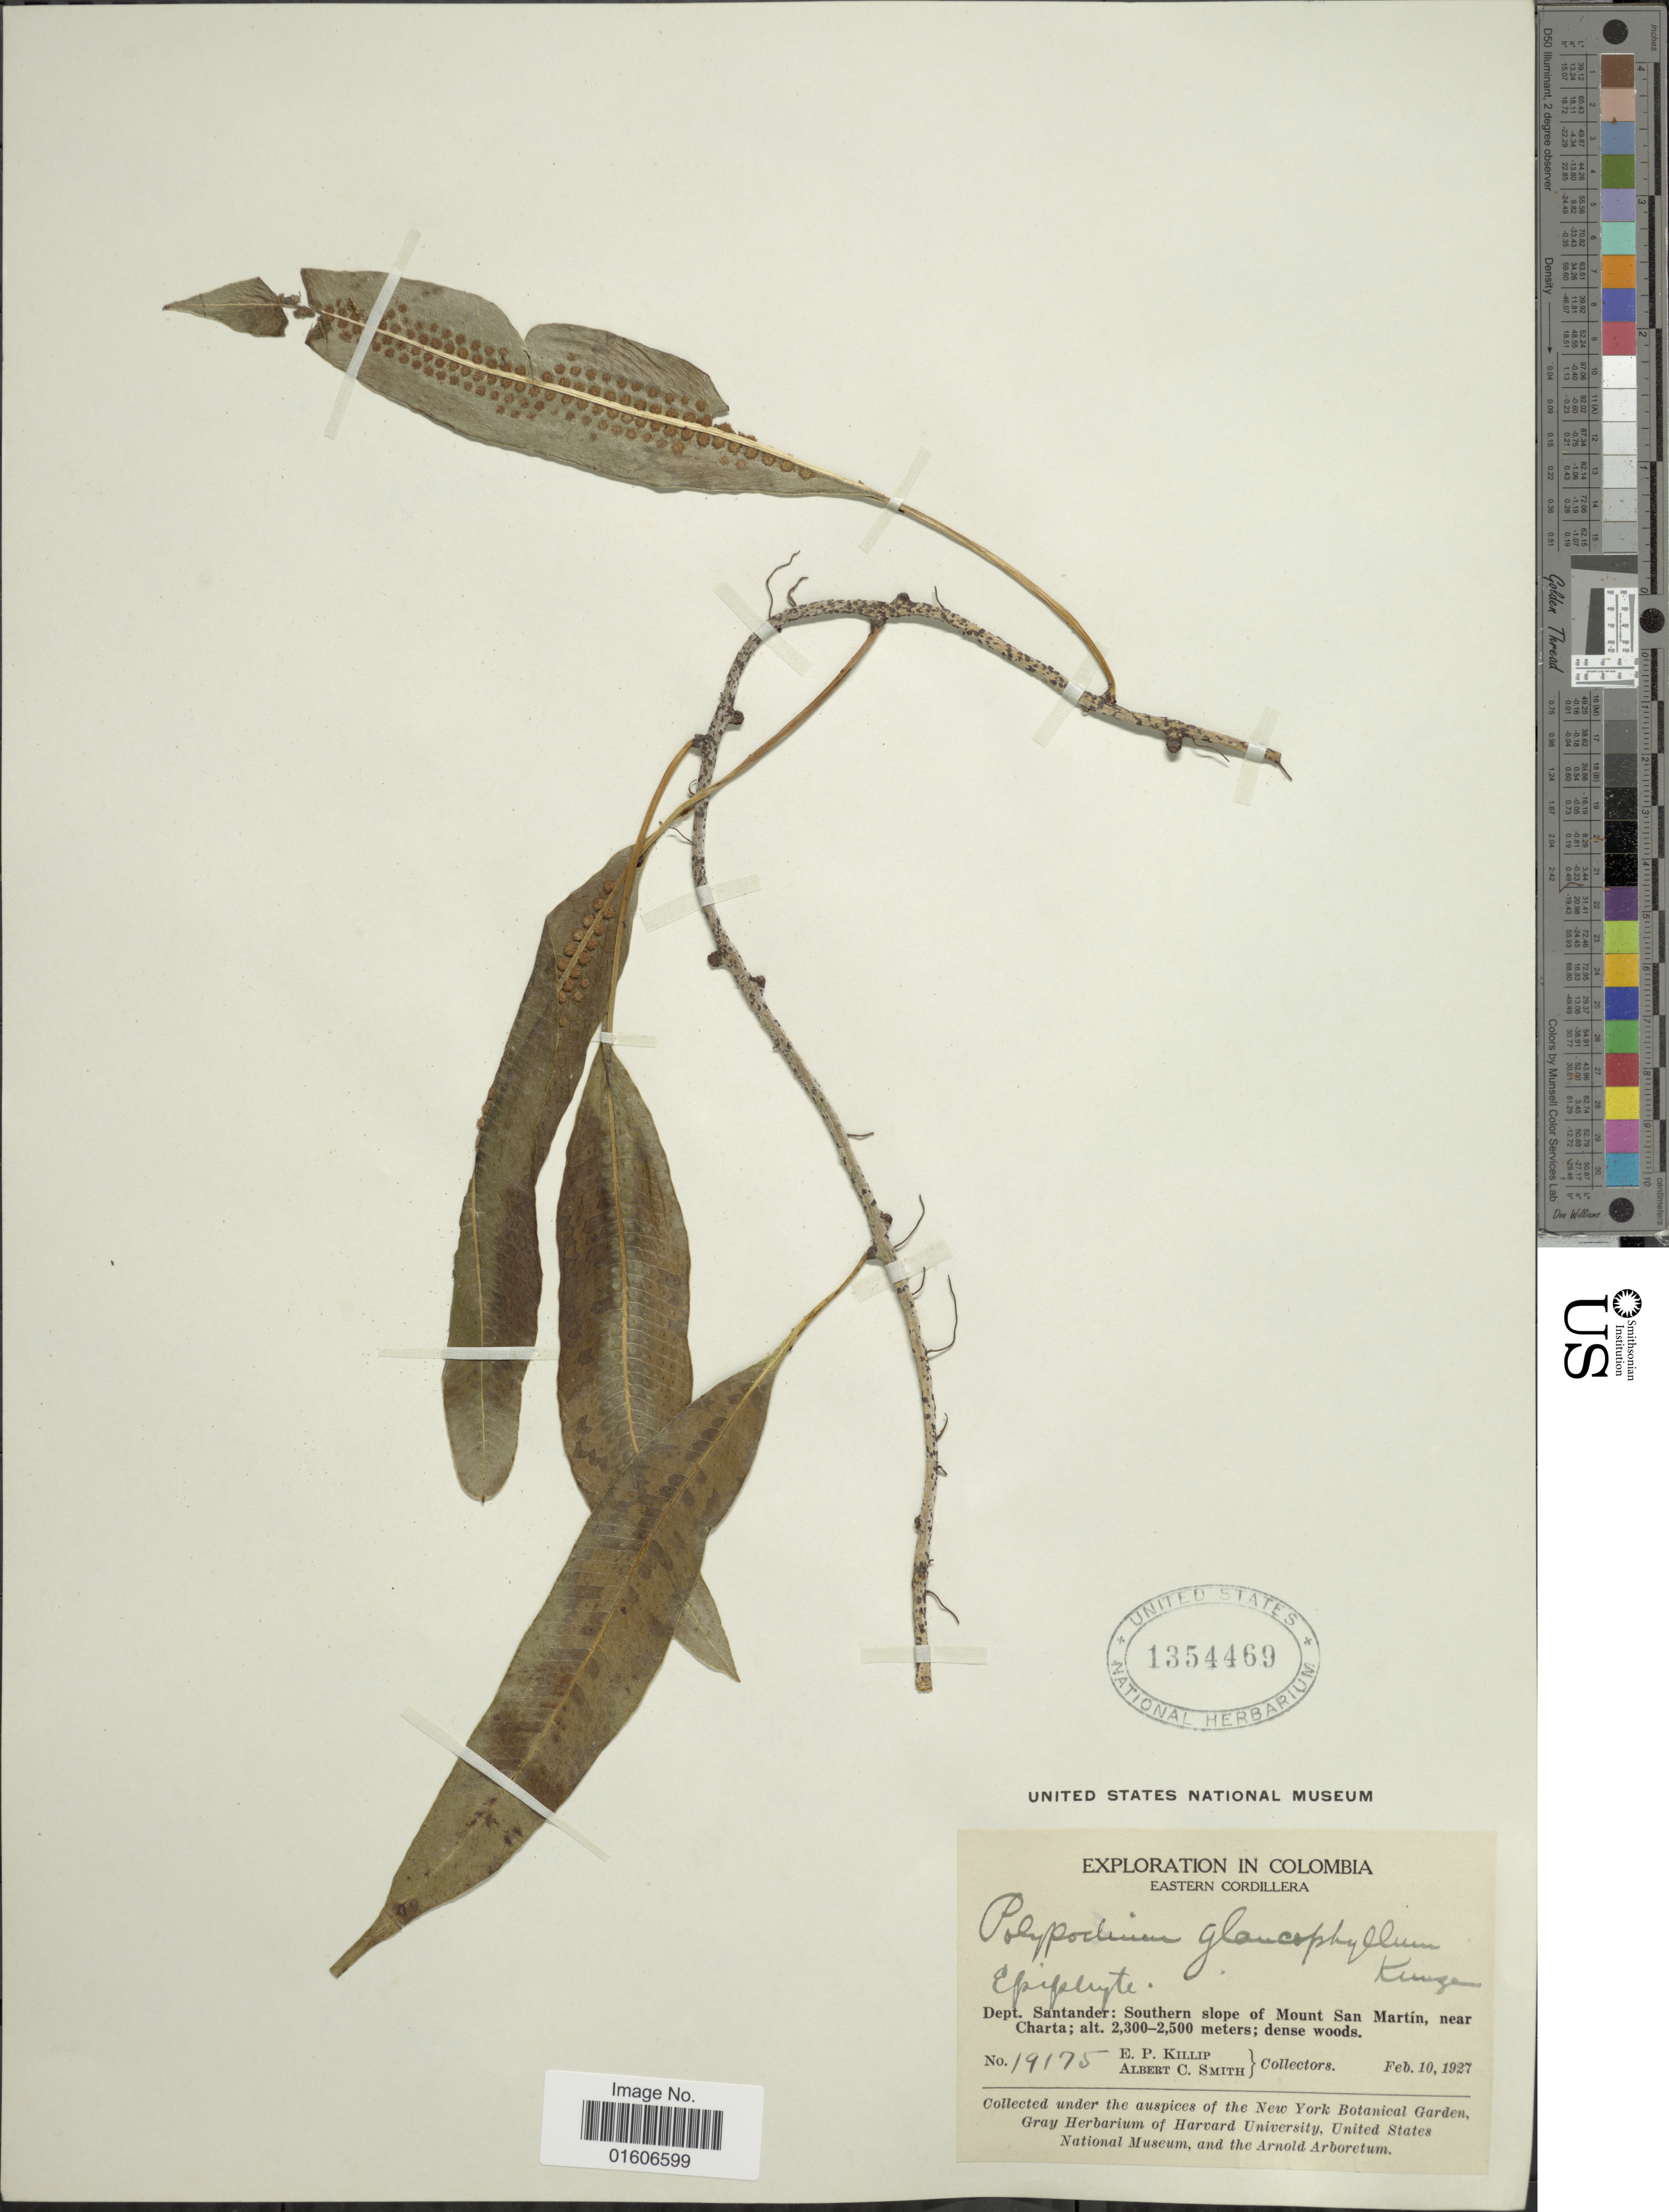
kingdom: Plantae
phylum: Tracheophyta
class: Polypodiopsida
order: Polypodiales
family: Polypodiaceae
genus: Serpocaulon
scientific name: Serpocaulon levigatum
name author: (Cav.) A.R. Sm.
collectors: E. P. Killip & A. C. Smith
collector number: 19175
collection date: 1927-02-10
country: Colombia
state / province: Santander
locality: Eastern Cordillera. Dept. Santander: Southern slope of Mount San Martin, near Charta.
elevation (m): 2300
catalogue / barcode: US 1354469